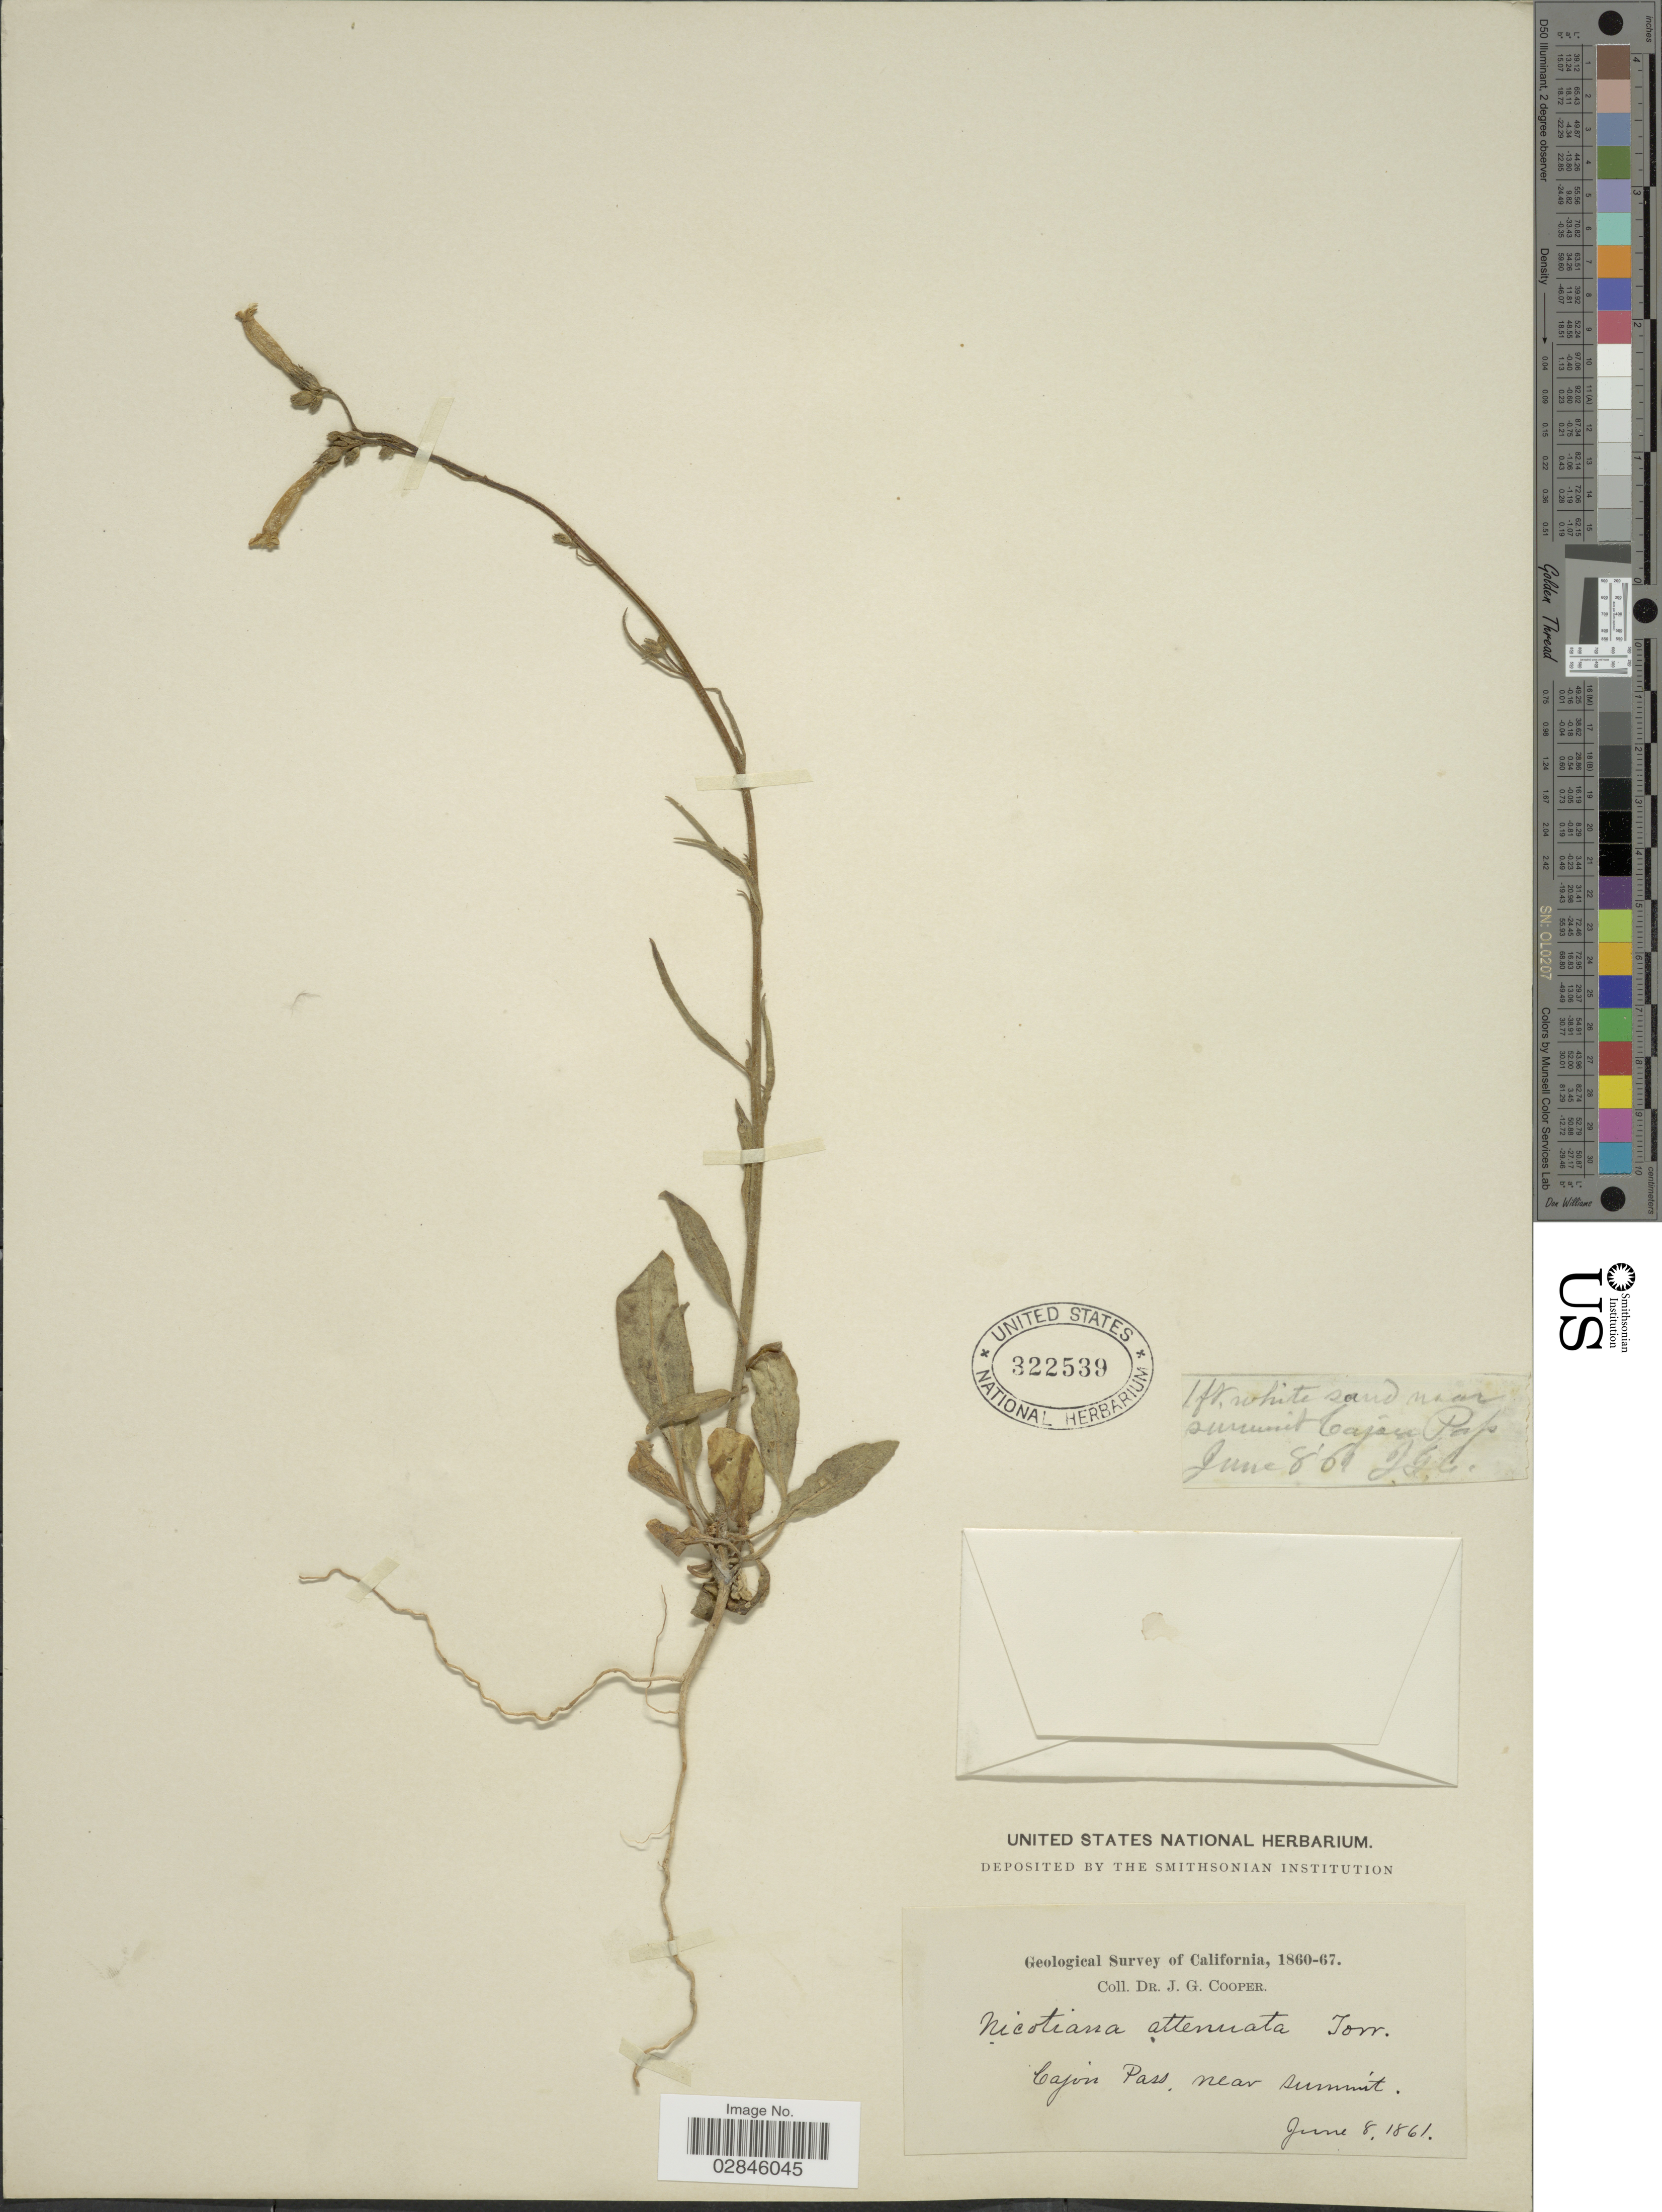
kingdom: Plantae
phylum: Tracheophyta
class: Magnoliopsida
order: Solanales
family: Solanaceae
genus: Nicotiana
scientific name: Nicotiana attenuata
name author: Torr. ex S. Watson in C. King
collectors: J. G. Cooper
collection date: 1861-06-08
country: United States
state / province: California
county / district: San Bernardino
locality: Cajon Pass, near summit.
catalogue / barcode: US 322539